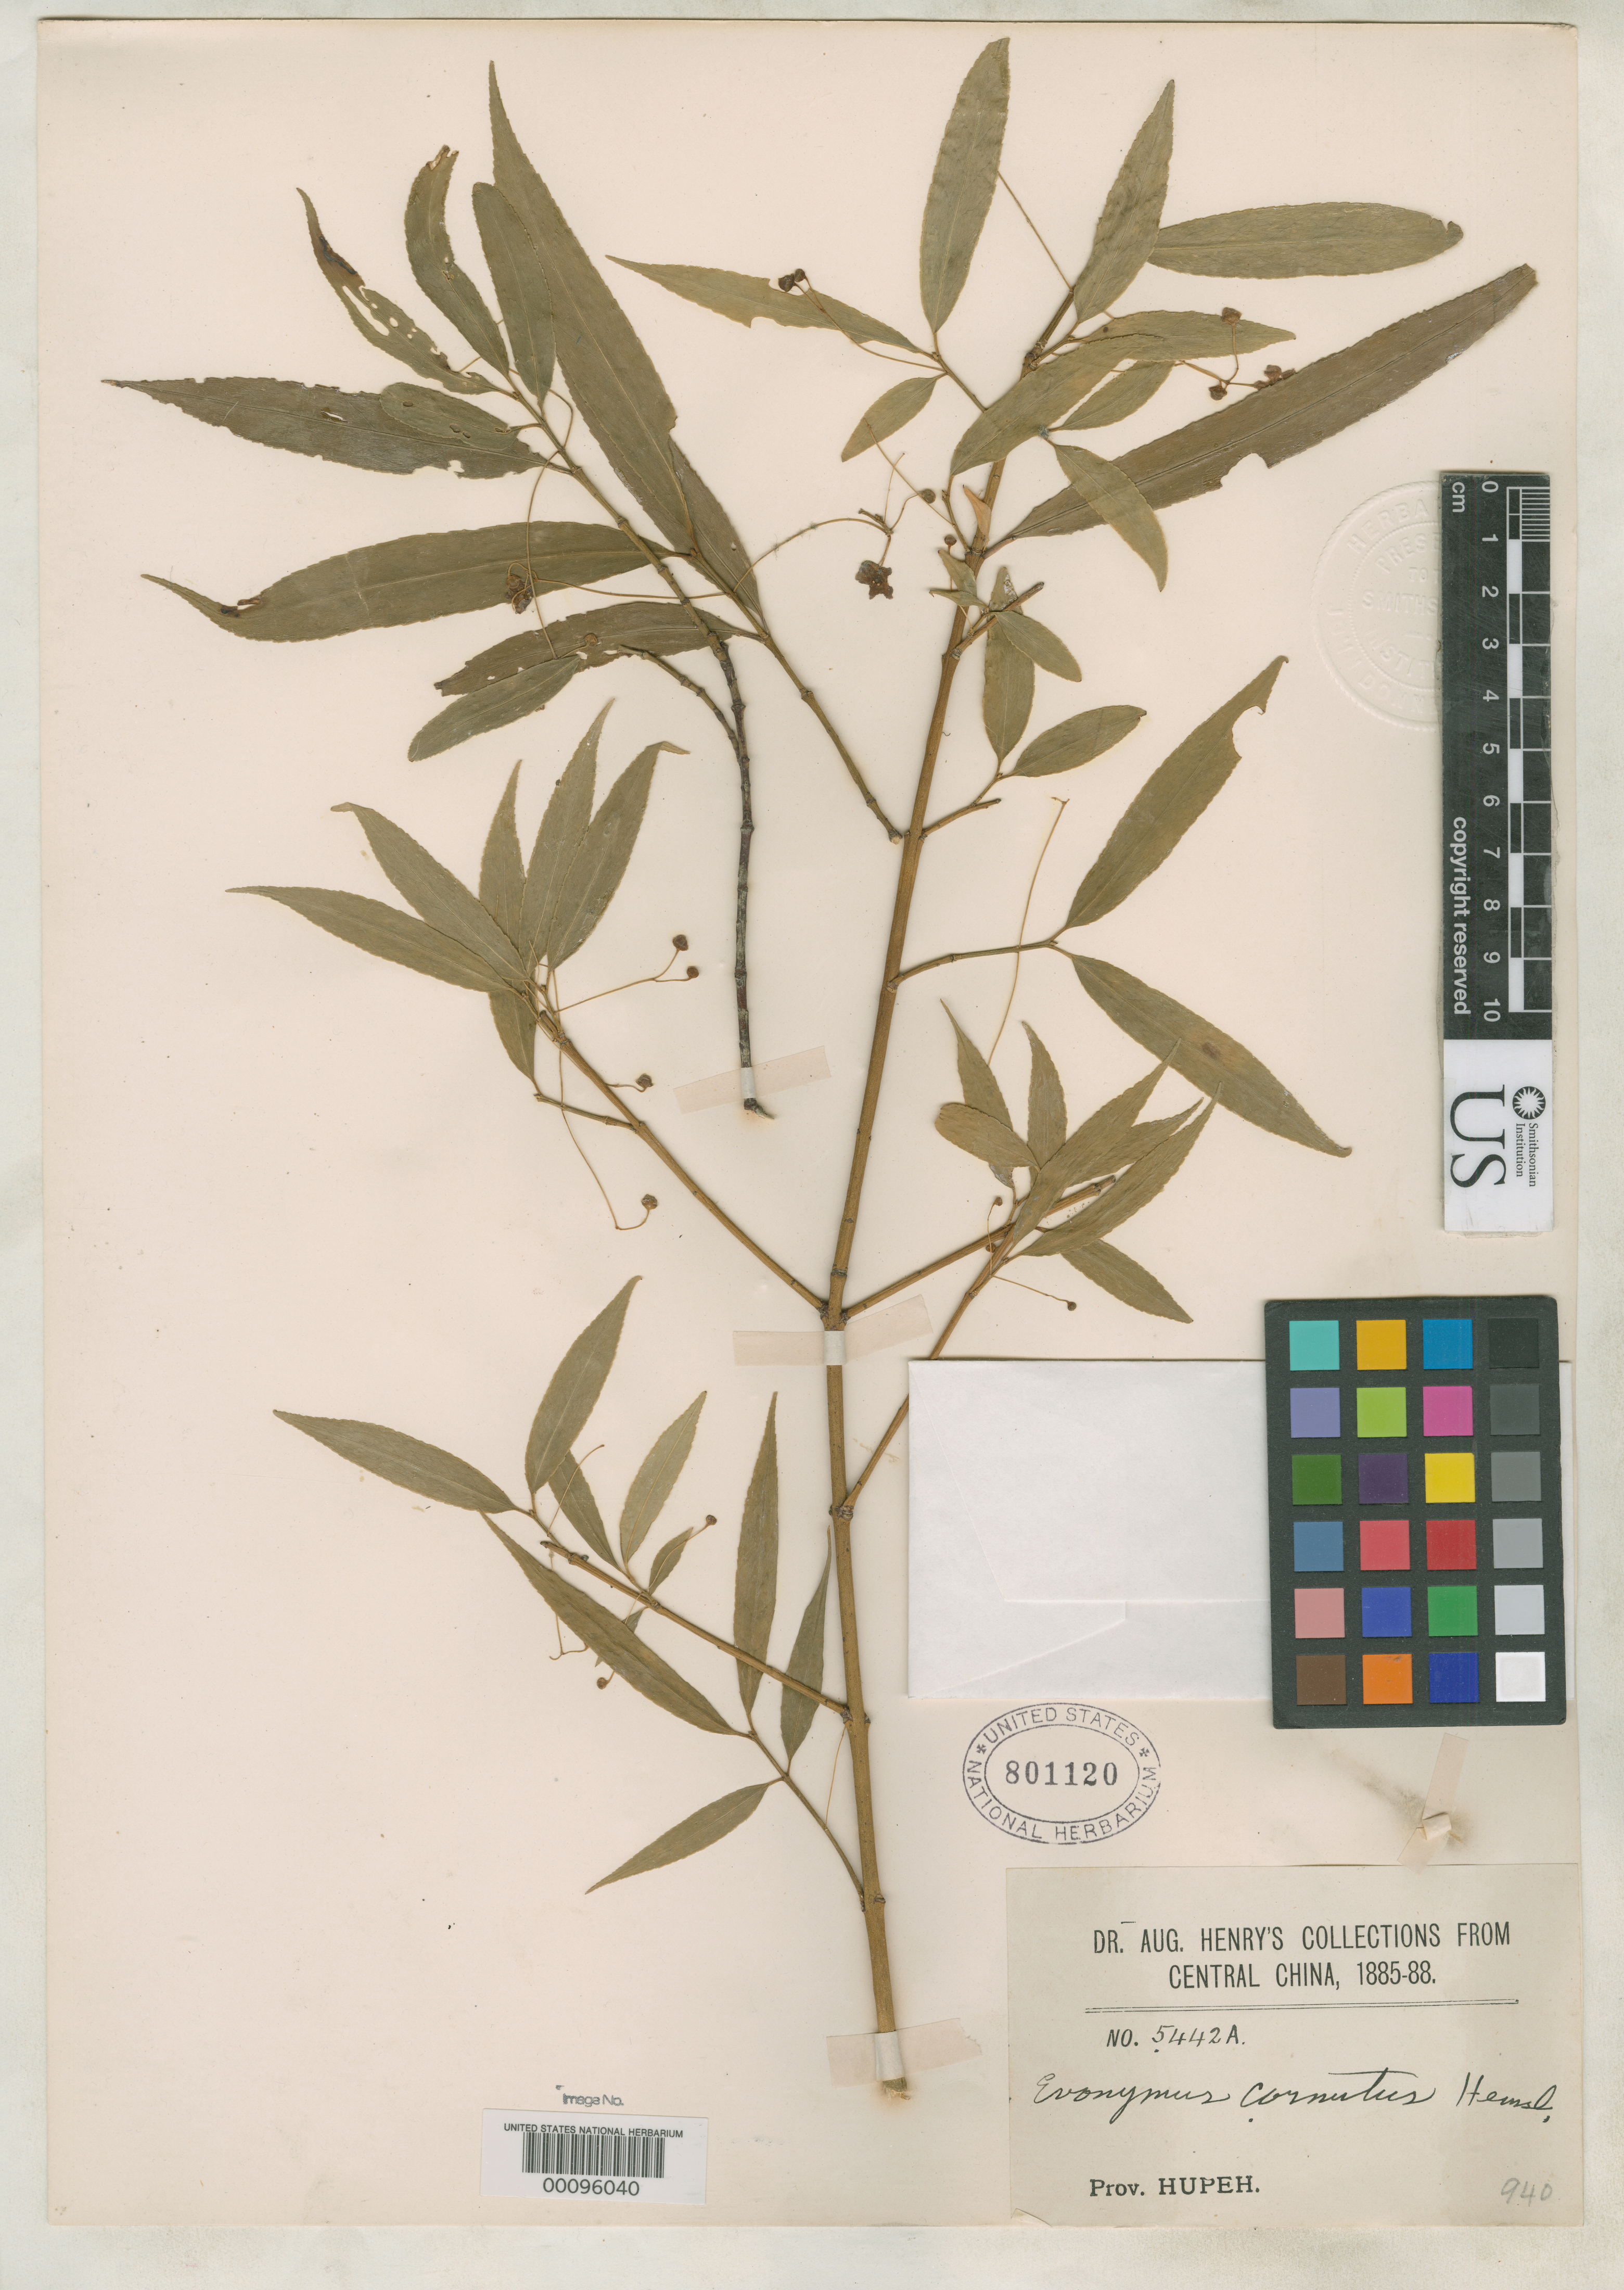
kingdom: Plantae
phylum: Tracheophyta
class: Magnoliopsida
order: Celastrales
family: Celastraceae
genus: Euonymus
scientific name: Euonymus cornutus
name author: Hemsl.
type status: Isosyntype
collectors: A. Henry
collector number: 5442 A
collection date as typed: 1885-88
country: China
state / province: Hubei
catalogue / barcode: US 801120